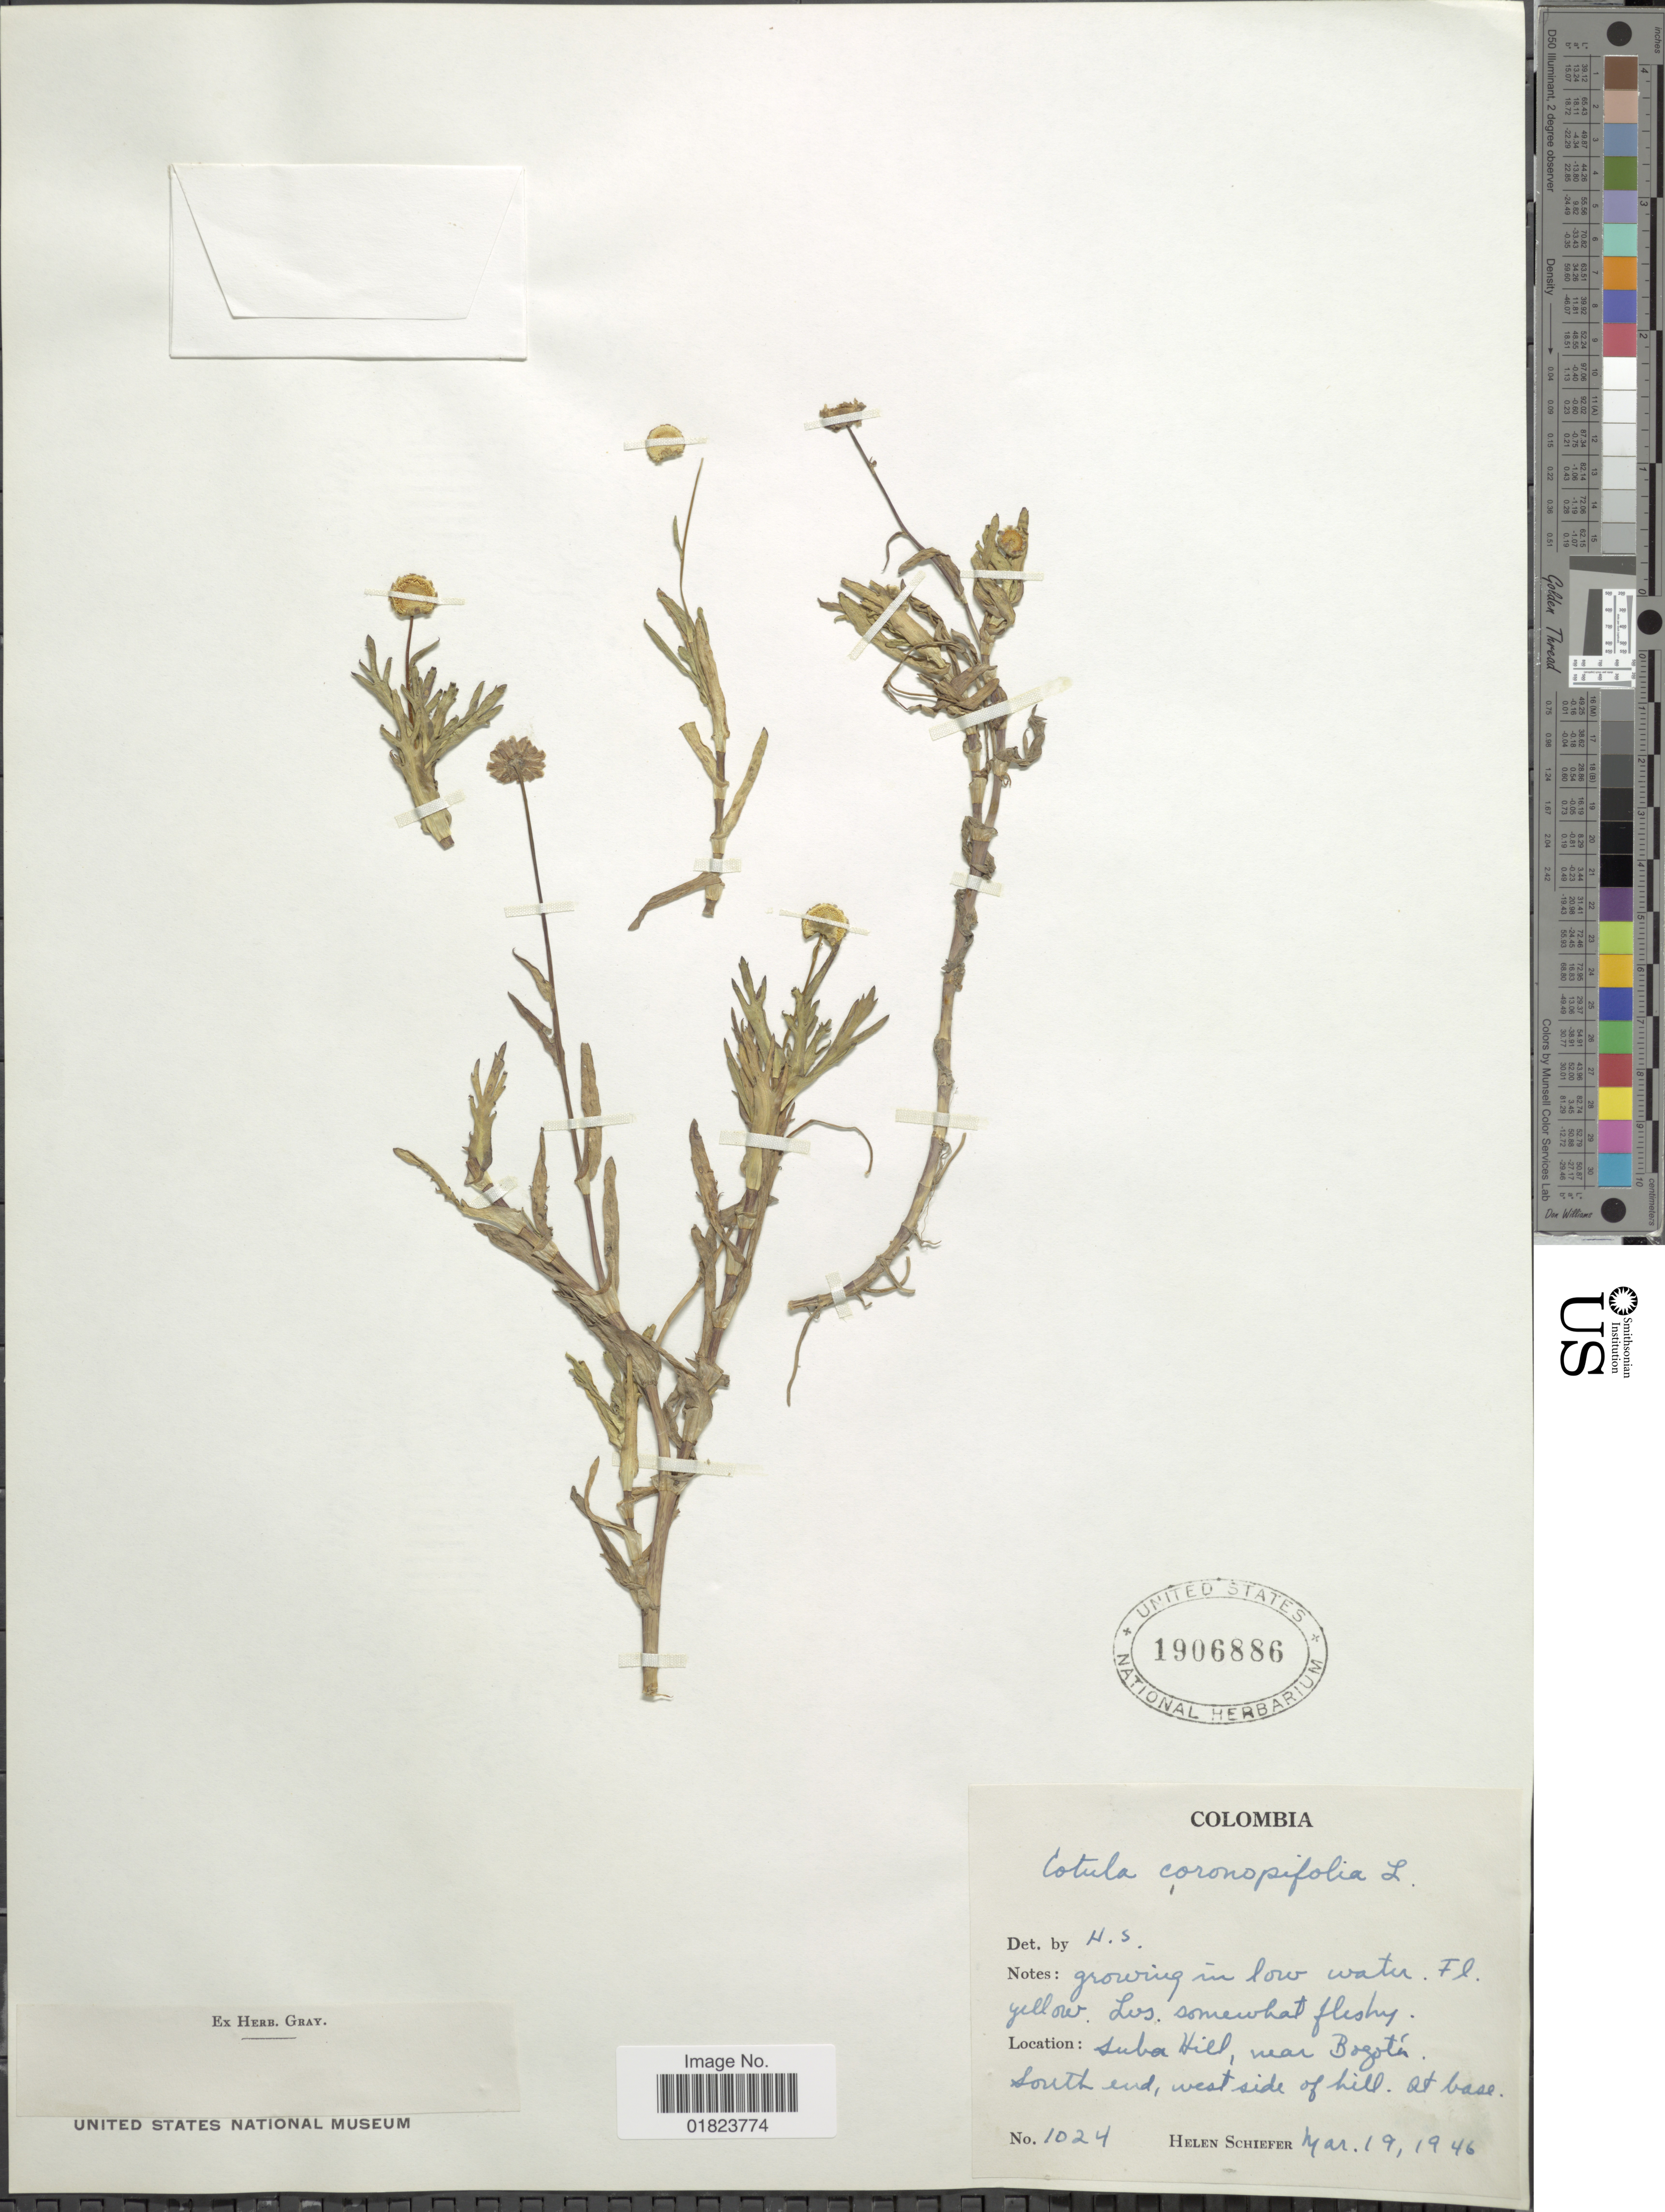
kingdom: Plantae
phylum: Tracheophyta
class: Magnoliopsida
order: Asterales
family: Asteraceae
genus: Cotula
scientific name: Cotula coronopifolia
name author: L.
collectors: H. Schiefer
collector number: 1024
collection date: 1946-03-19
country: Colombia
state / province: Bogota D.C.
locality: Suba Hill, near Bogota, South end, west side of hill at base.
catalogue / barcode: US 1906886